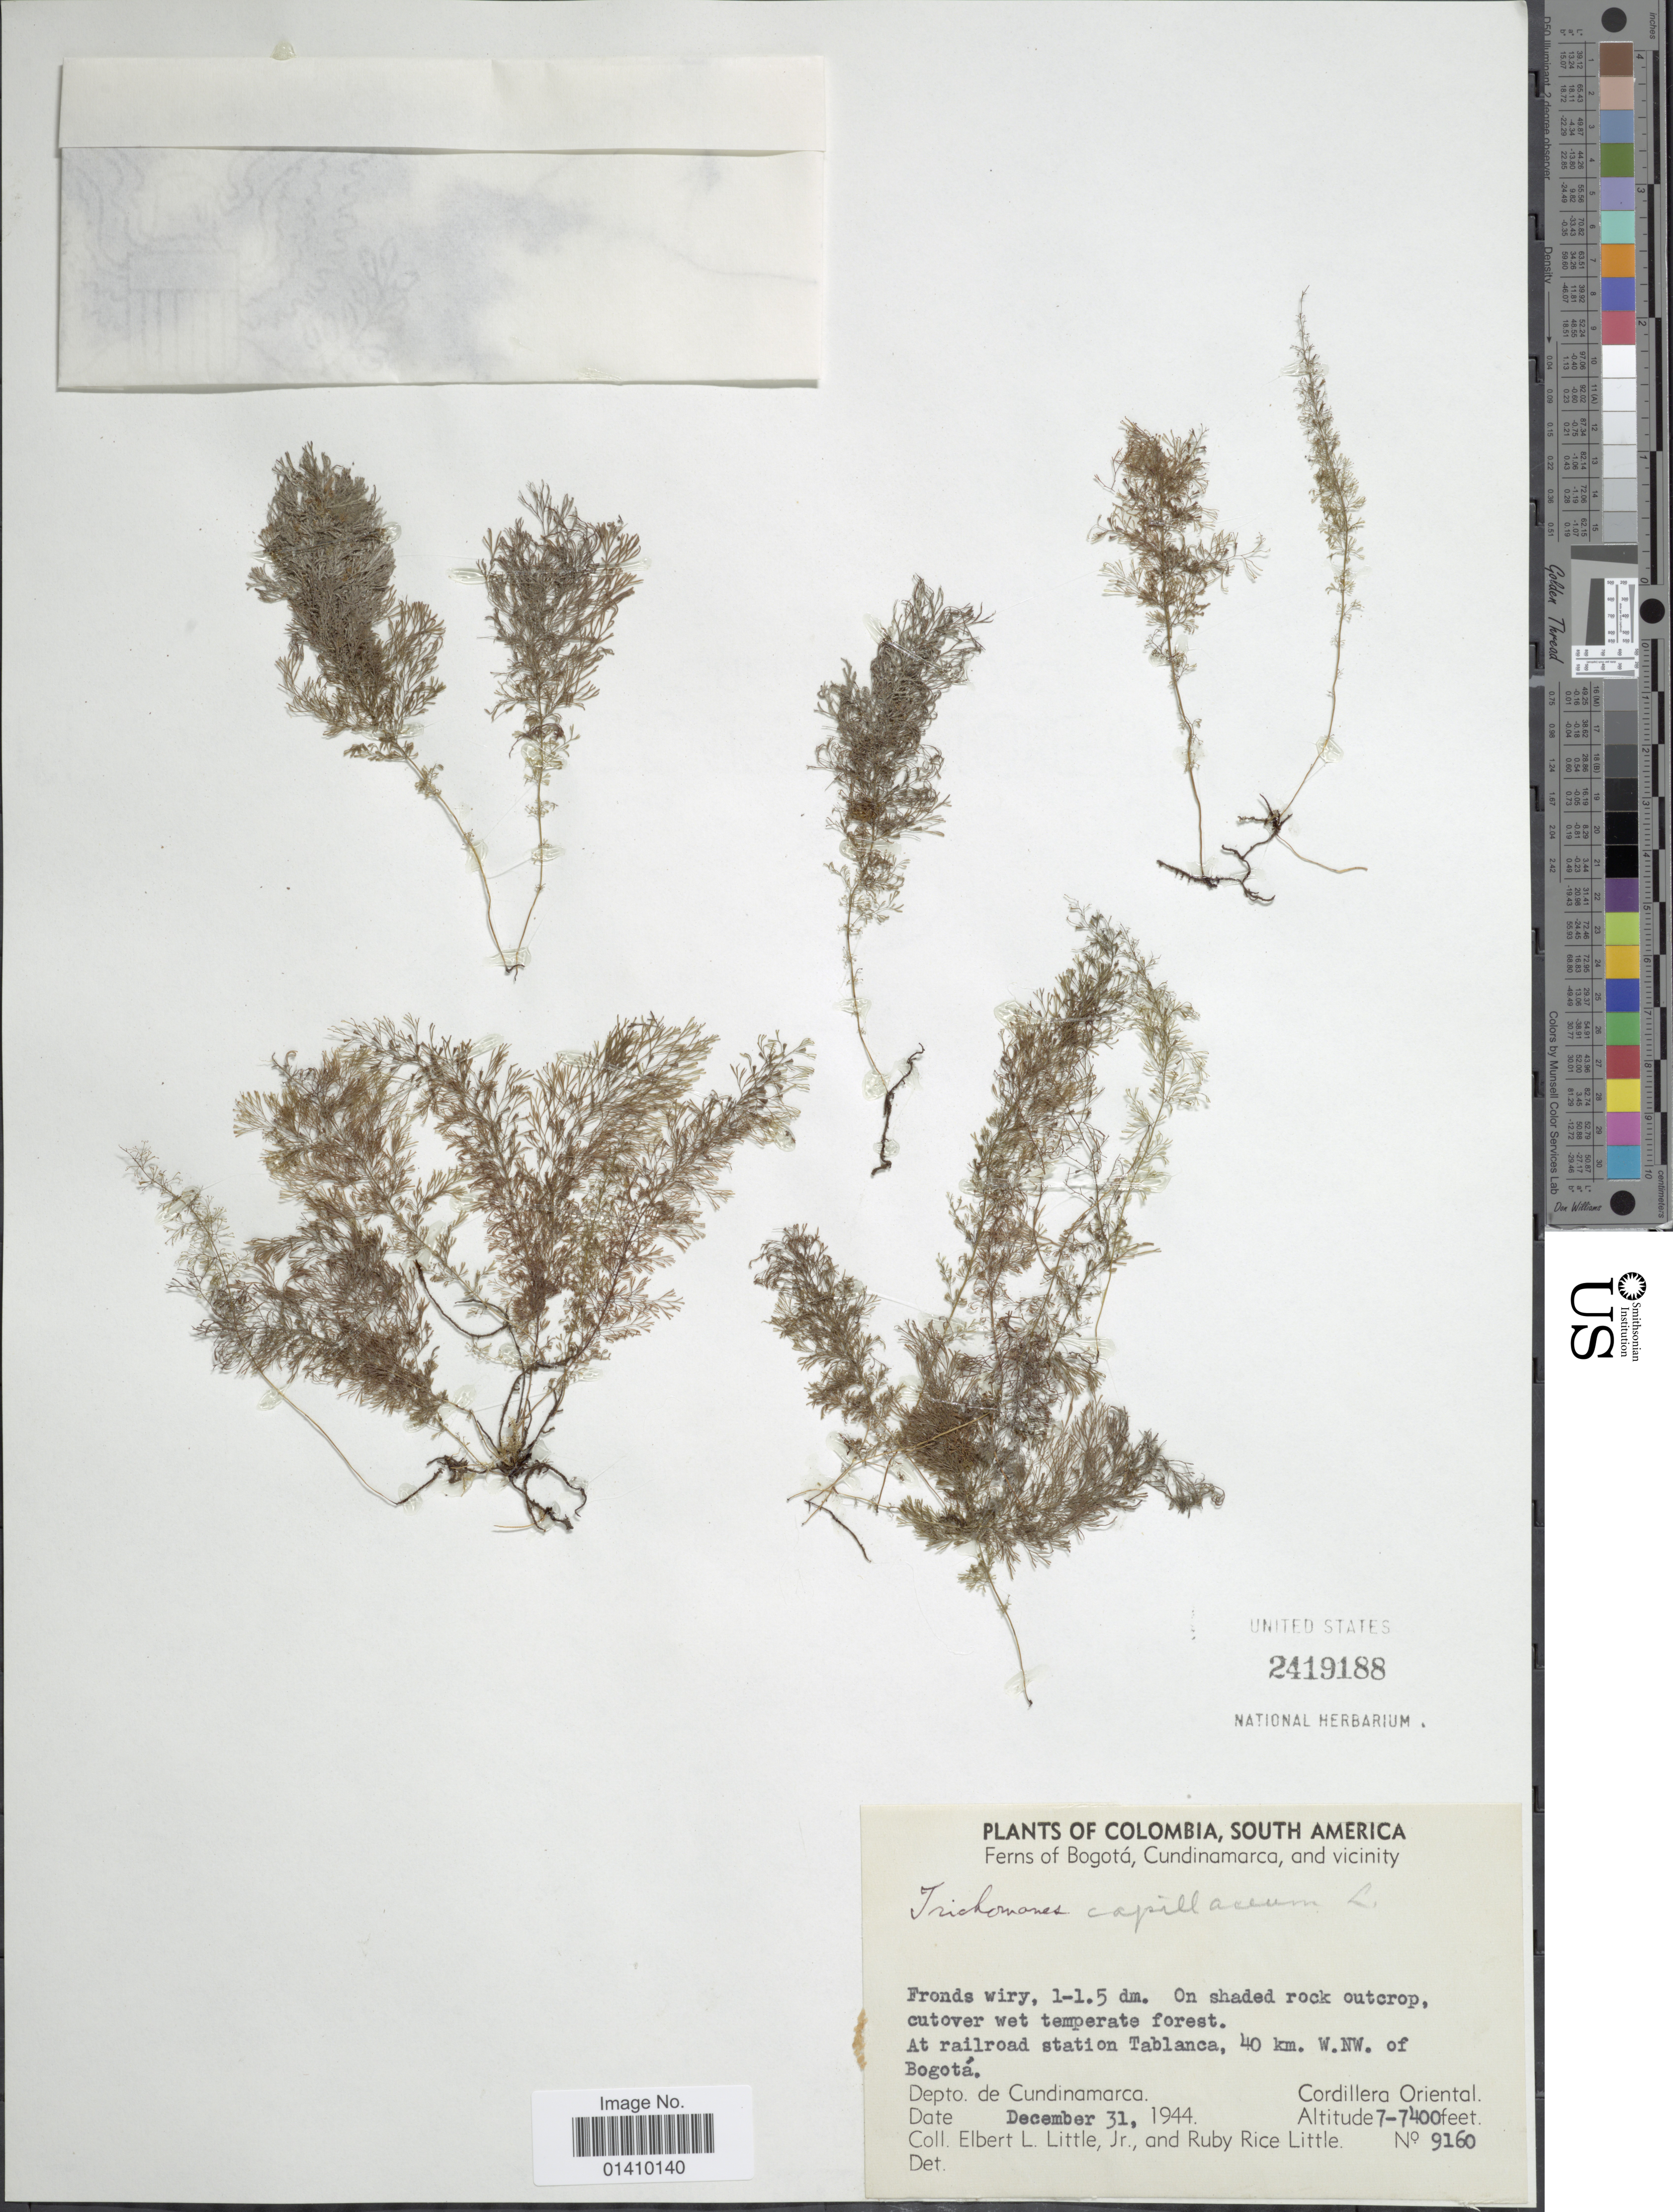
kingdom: Plantae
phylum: Tracheophyta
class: Polypodiopsida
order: Hymenophyllales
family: Hymenophyllaceae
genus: Polyphlebium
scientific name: Polyphlebium capillaceum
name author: (L.) Ebihara & Dubuisson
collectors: E. L. Little & R. R. Little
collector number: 9160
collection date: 1944-12-31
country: Colombia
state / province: Cundinamarca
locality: Cordillera Oriental. At railroad station Tablanca, 40 km W. NW. of Bogota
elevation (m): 2134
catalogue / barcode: US 2419188